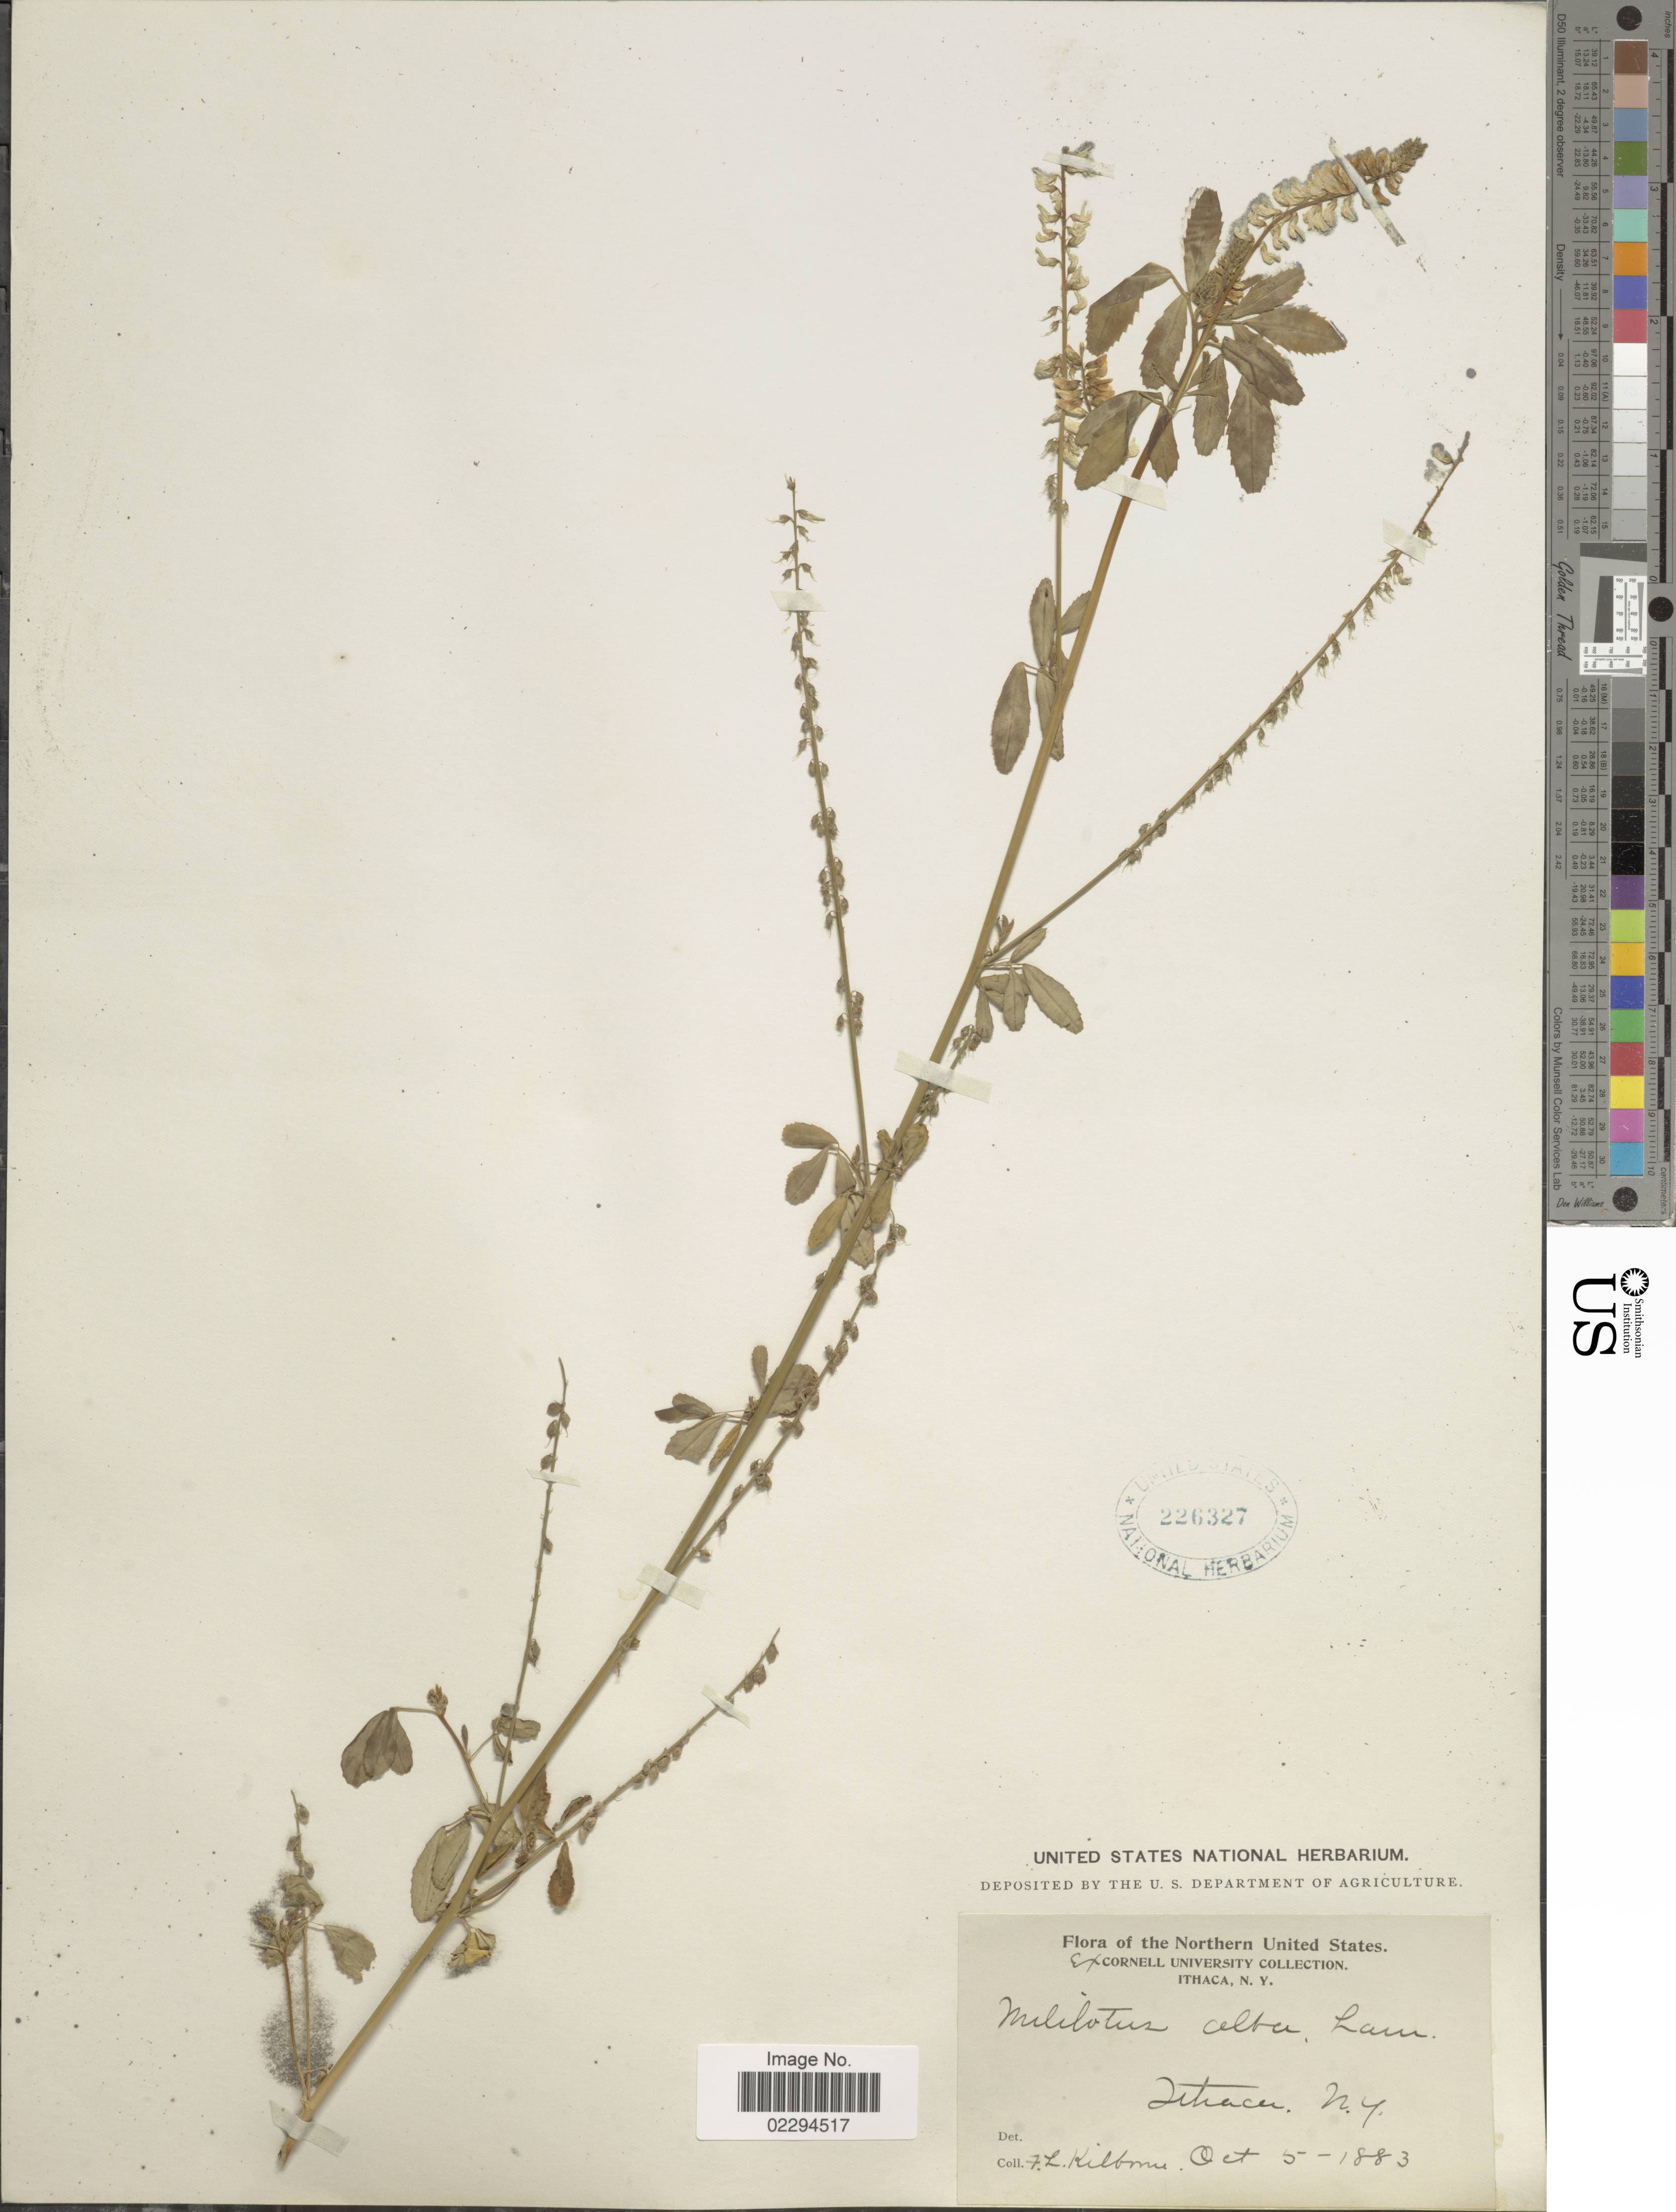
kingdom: Plantae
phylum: Tracheophyta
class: Magnoliopsida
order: Fabales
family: Fabaceae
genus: Melilotus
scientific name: Melilotus albus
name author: Medik.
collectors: F. L. Kilborne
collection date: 1883-10-05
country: United States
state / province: New York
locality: Northern United States. Ithaca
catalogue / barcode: US 226327